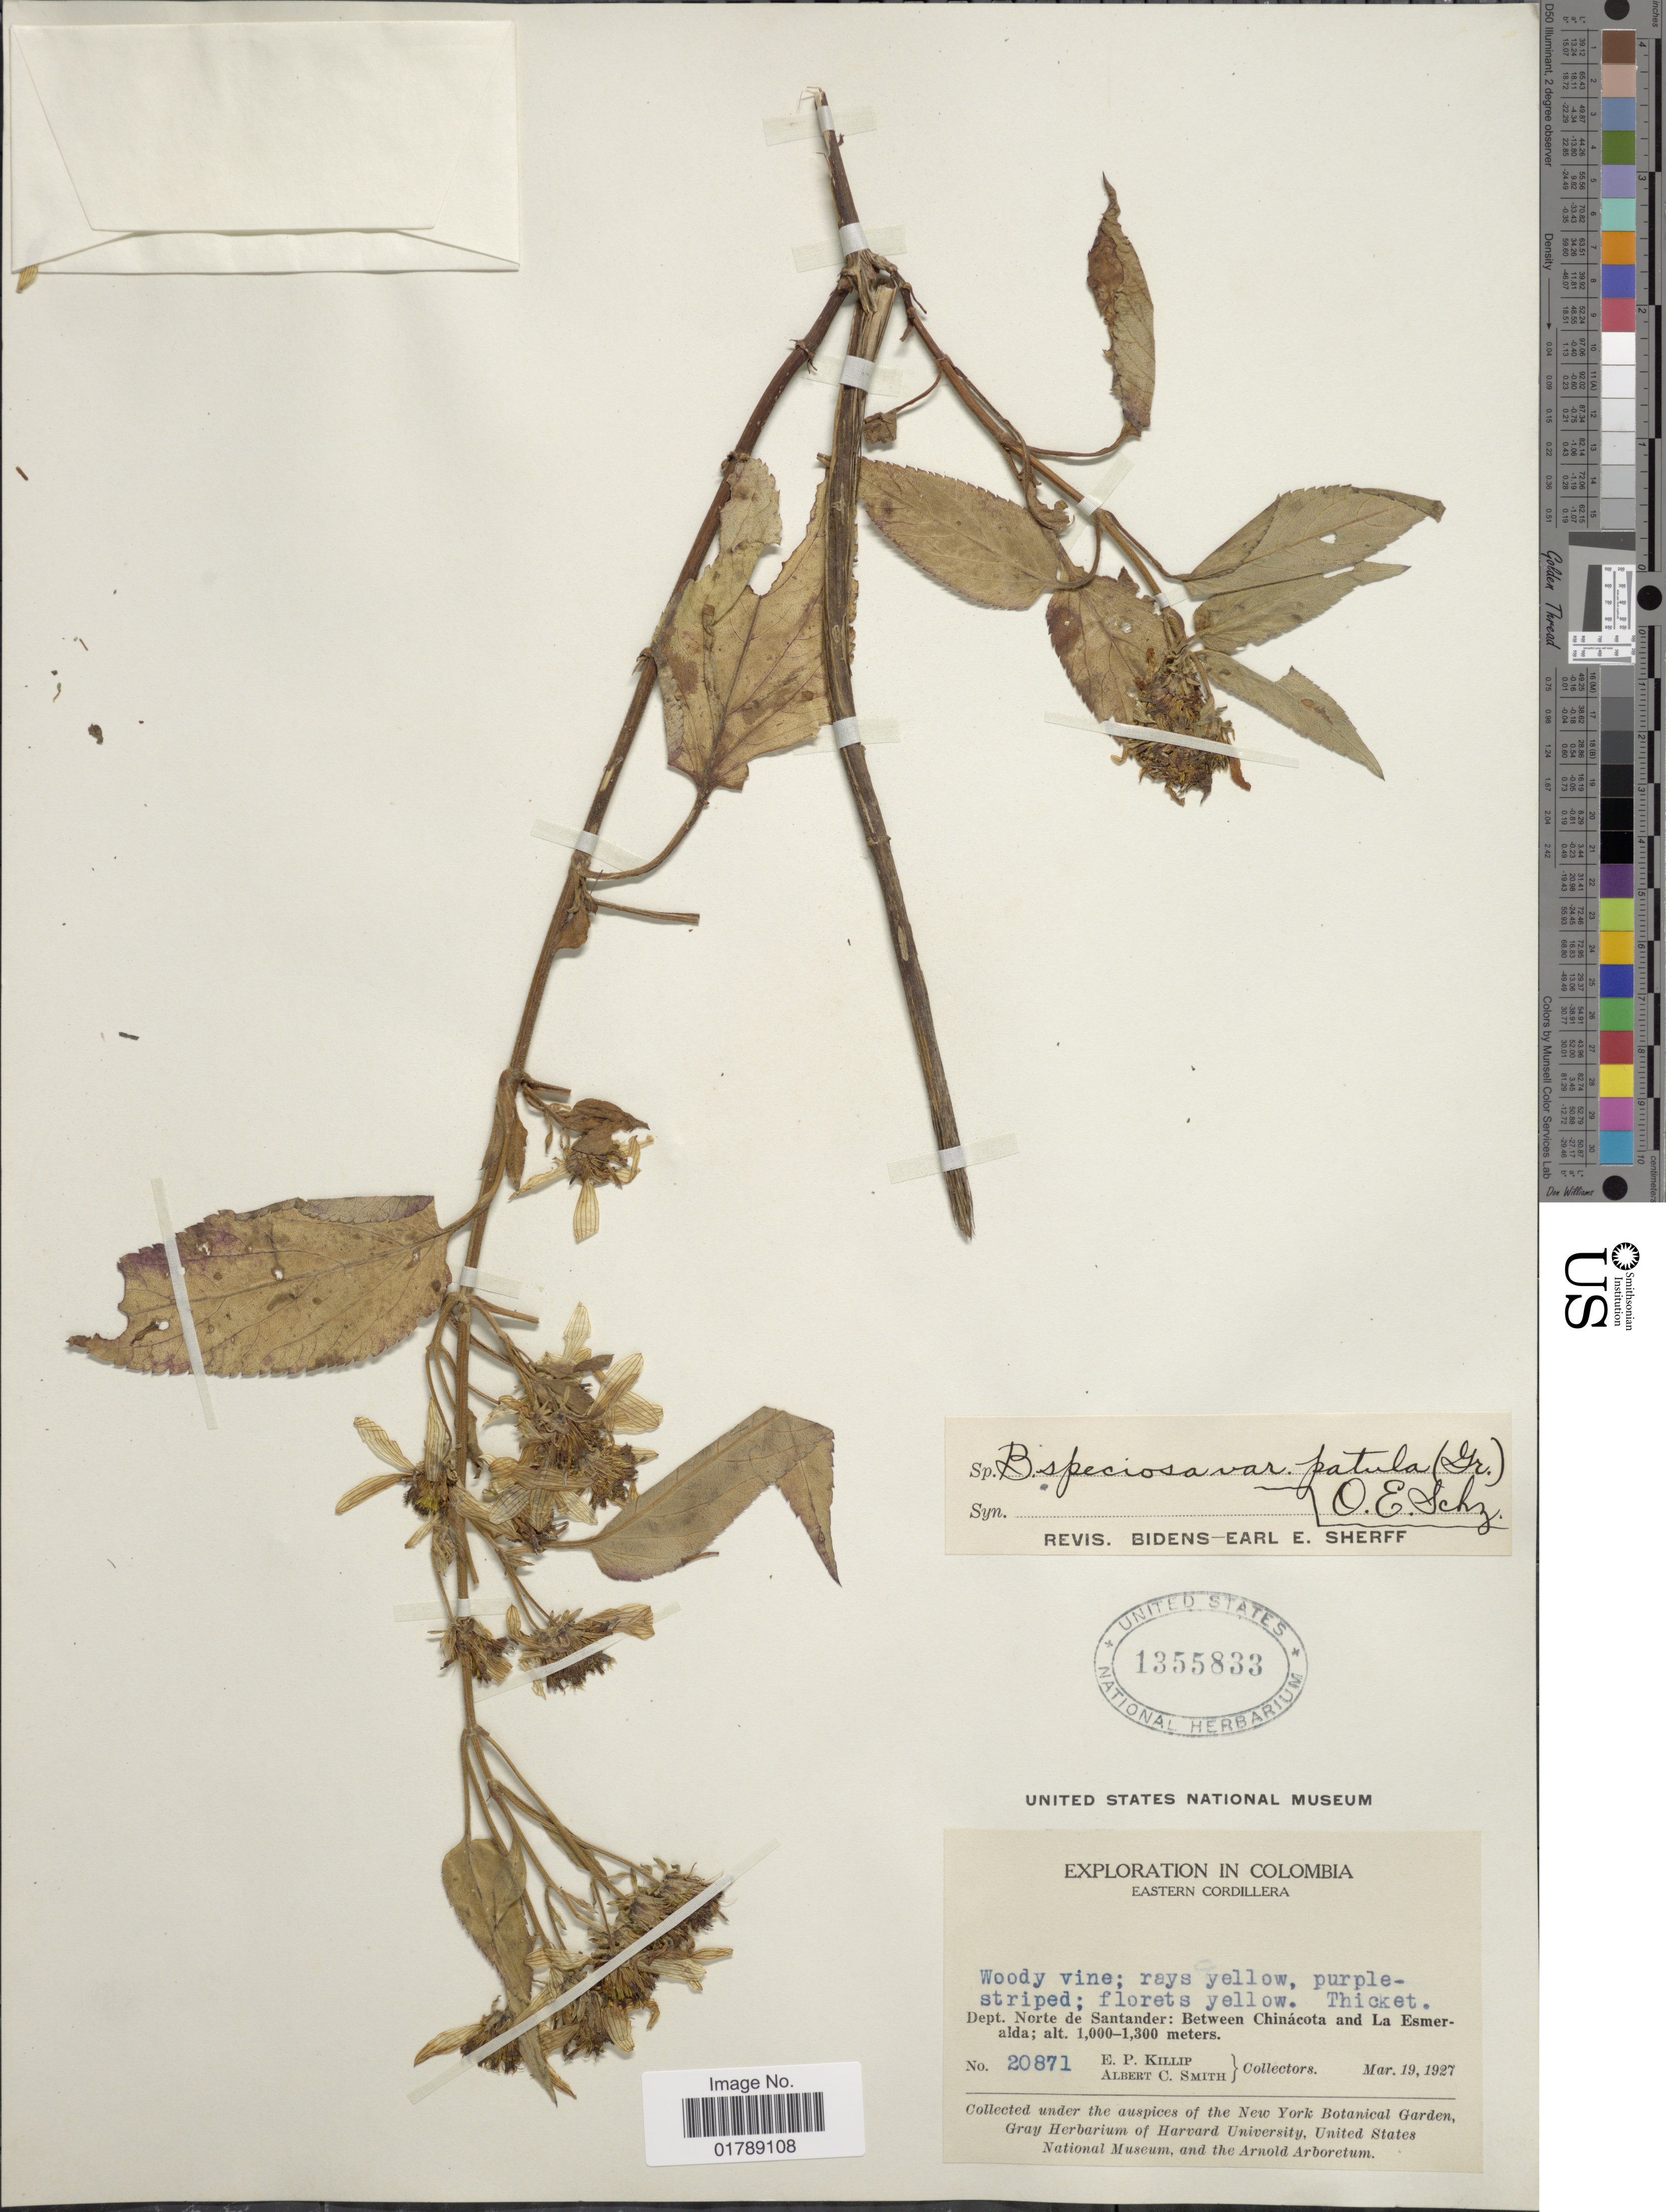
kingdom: Plantae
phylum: Tracheophyta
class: Magnoliopsida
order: Asterales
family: Asteraceae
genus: Bidens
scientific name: Bidens speciosa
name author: Parish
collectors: E. P. Killip & A. C. Smith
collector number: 20871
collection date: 1927-03-19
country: Colombia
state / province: Norte de Santander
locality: Between Chinácota and La Esmeralda. Eastern Cordillera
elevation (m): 1000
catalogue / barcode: US 1355833